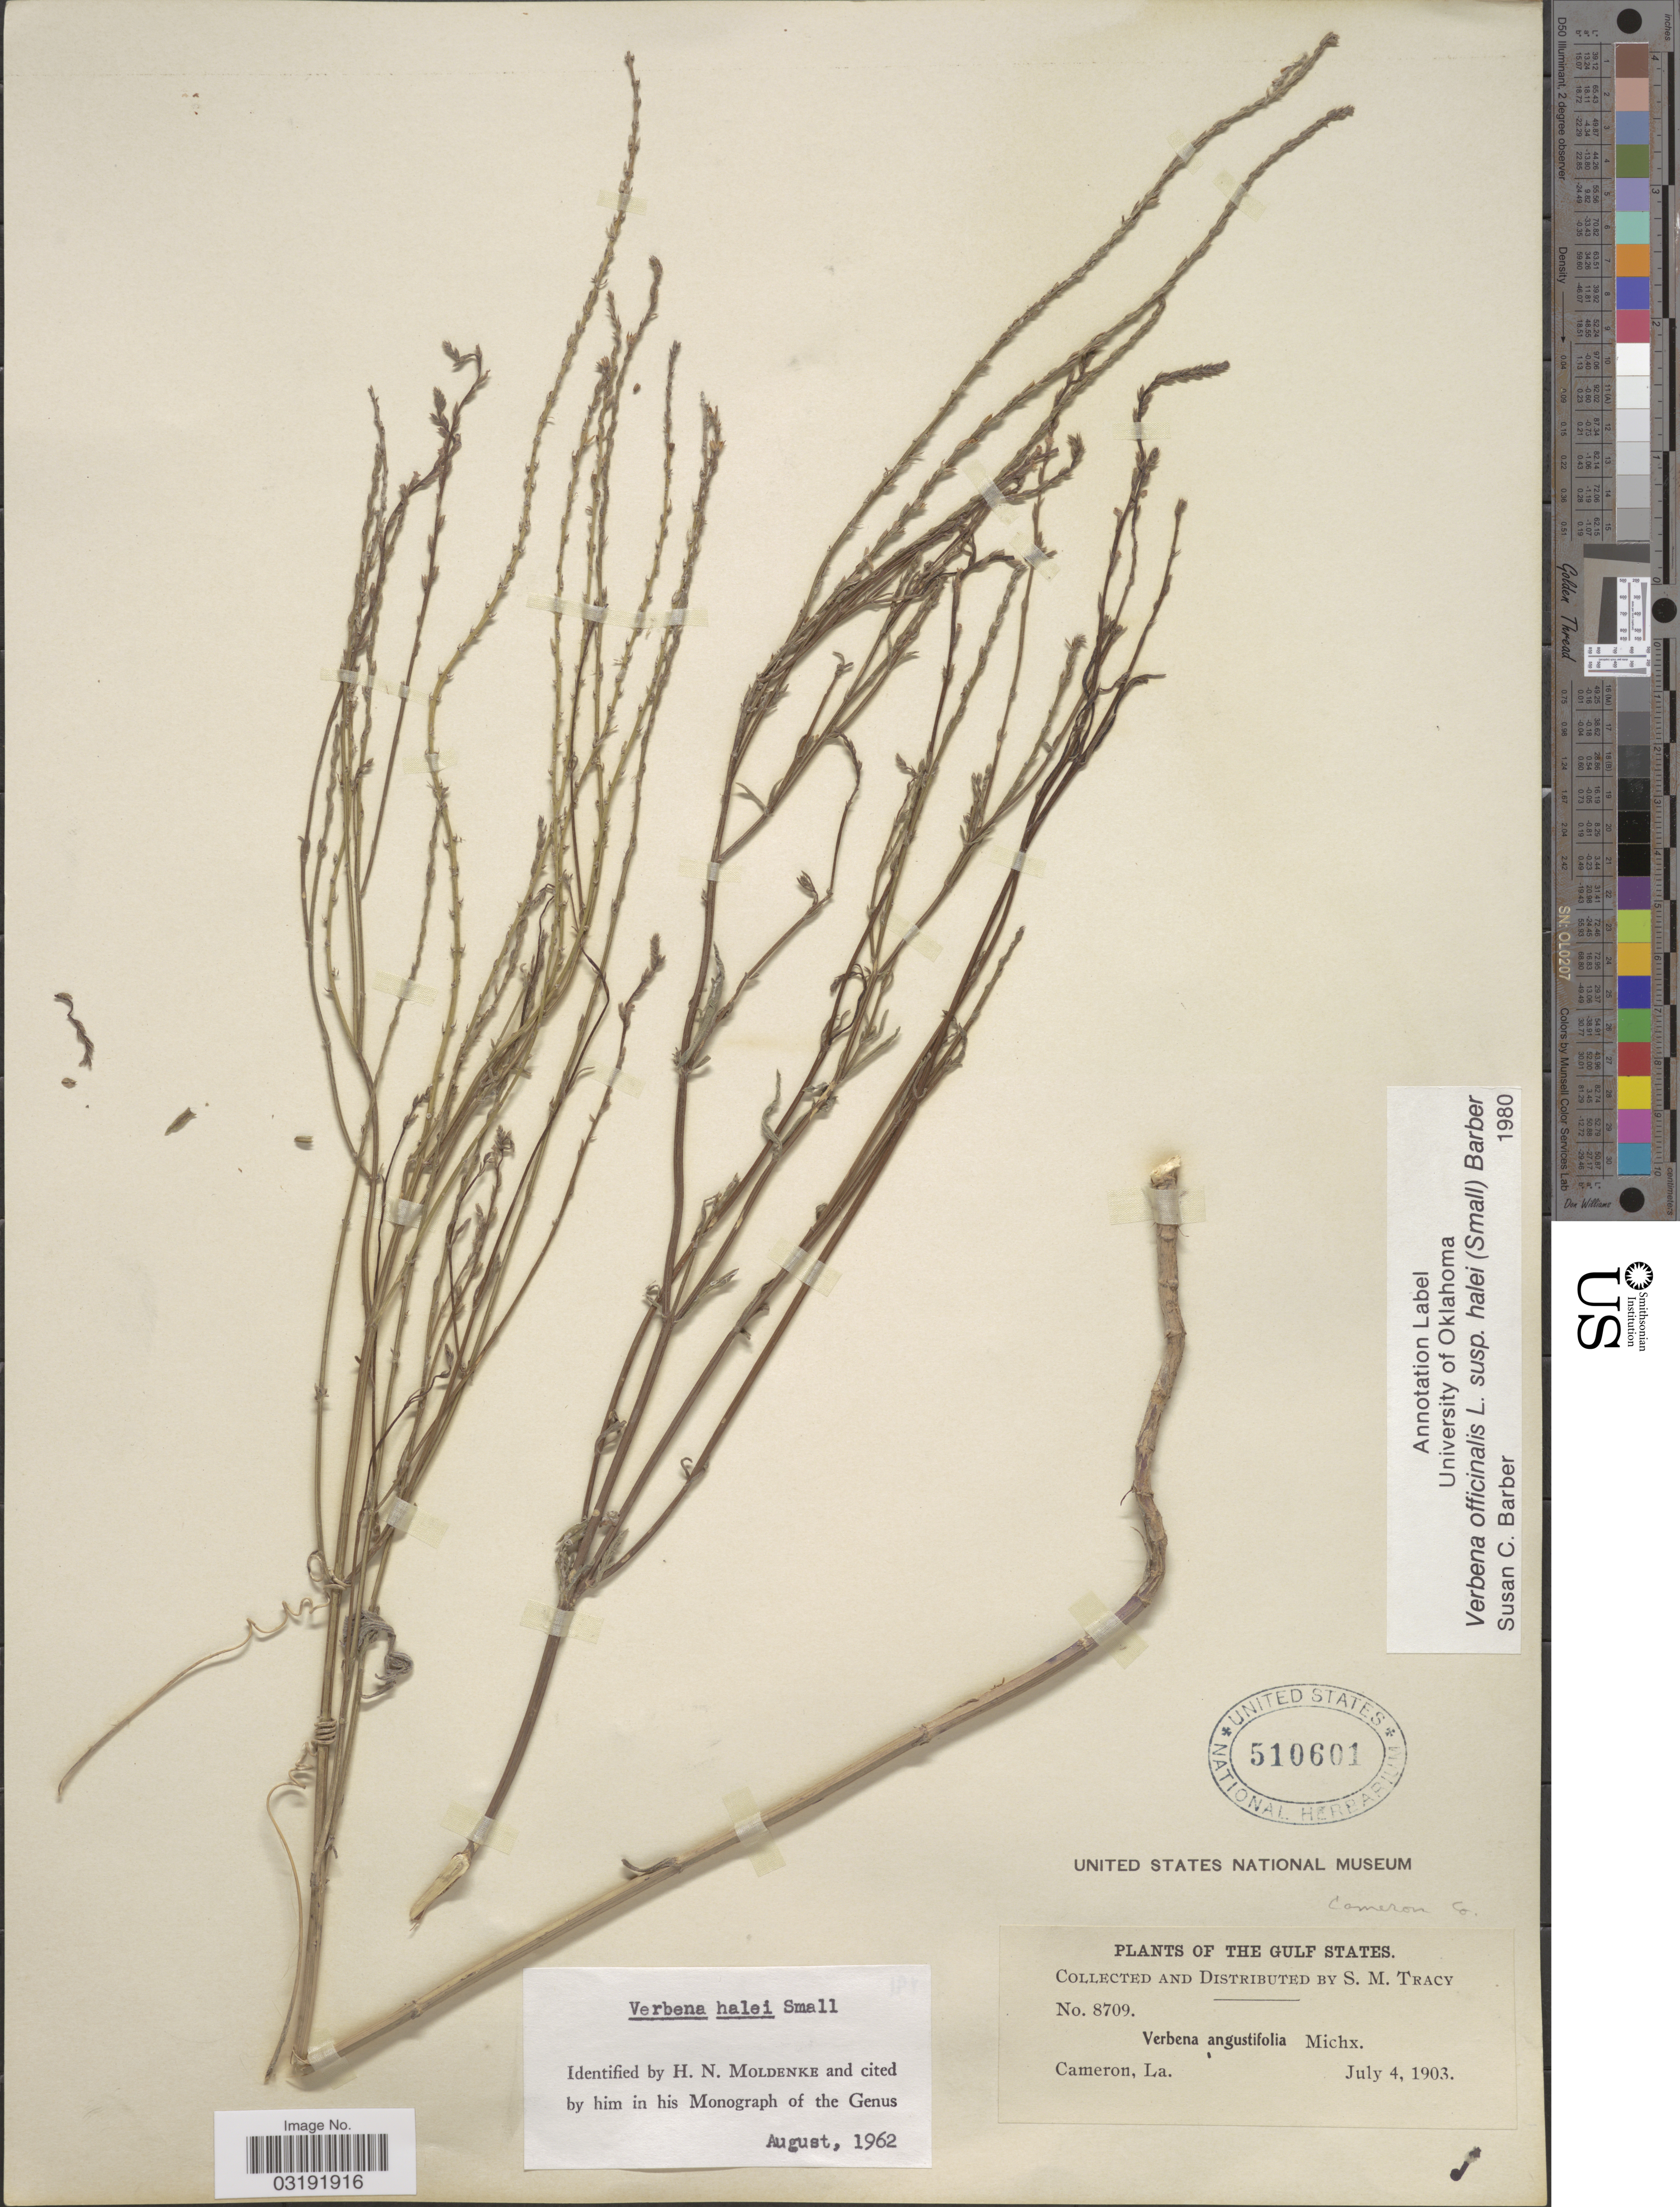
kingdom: Plantae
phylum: Tracheophyta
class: Magnoliopsida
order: Lamiales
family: Verbenaceae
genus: Verbena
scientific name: Verbena officinalis subsp. halei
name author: L.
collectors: S. M. Tracy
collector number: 8709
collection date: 1903-07-04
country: United States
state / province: Louisiana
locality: The Gulf States. Cameron. Cameron Co.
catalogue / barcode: US 510601